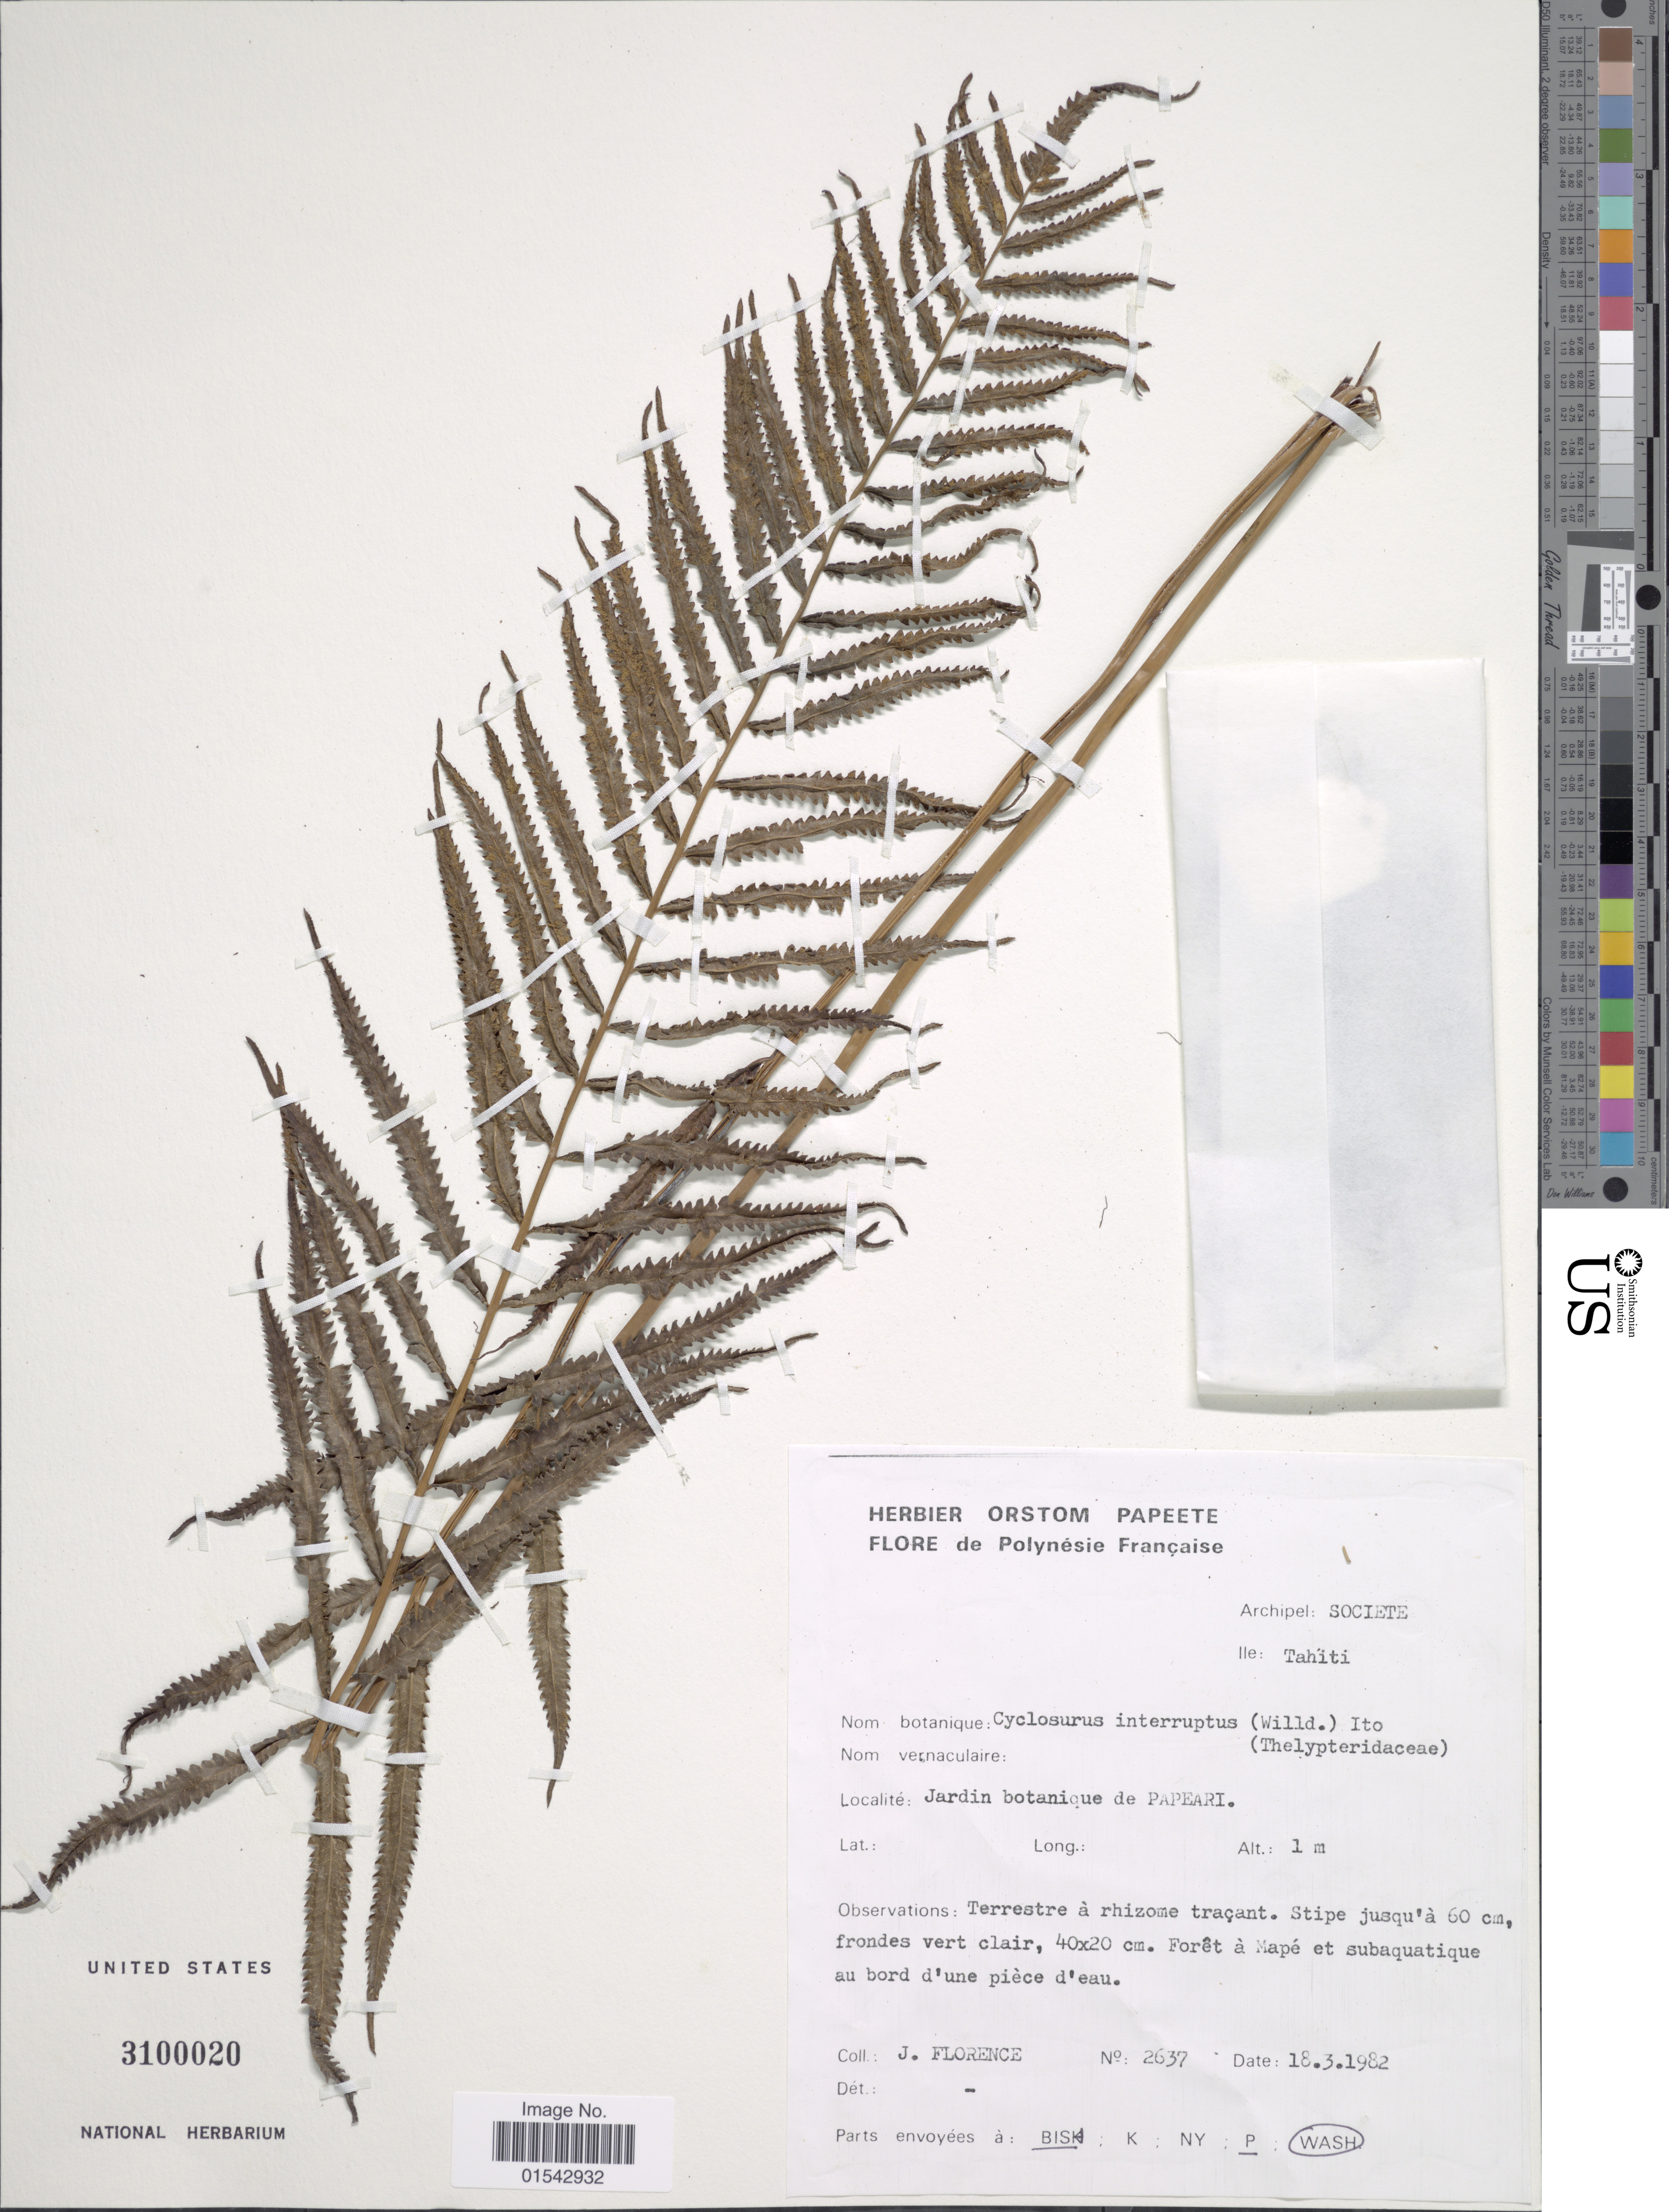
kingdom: Plantae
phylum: Tracheophyta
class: Polypodiopsida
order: Polypodiales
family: Thelypteridaceae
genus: Cyclosorus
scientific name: Cyclosorus interruptus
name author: (Willd.) H. Itô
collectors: J. Florence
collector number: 2637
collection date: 1982-03-19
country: French Polynesia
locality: Polynesie Francaise, Archipel: Societe, Ile: Tahiti, Jardin botanique de Papeari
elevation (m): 1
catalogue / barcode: US 3100020